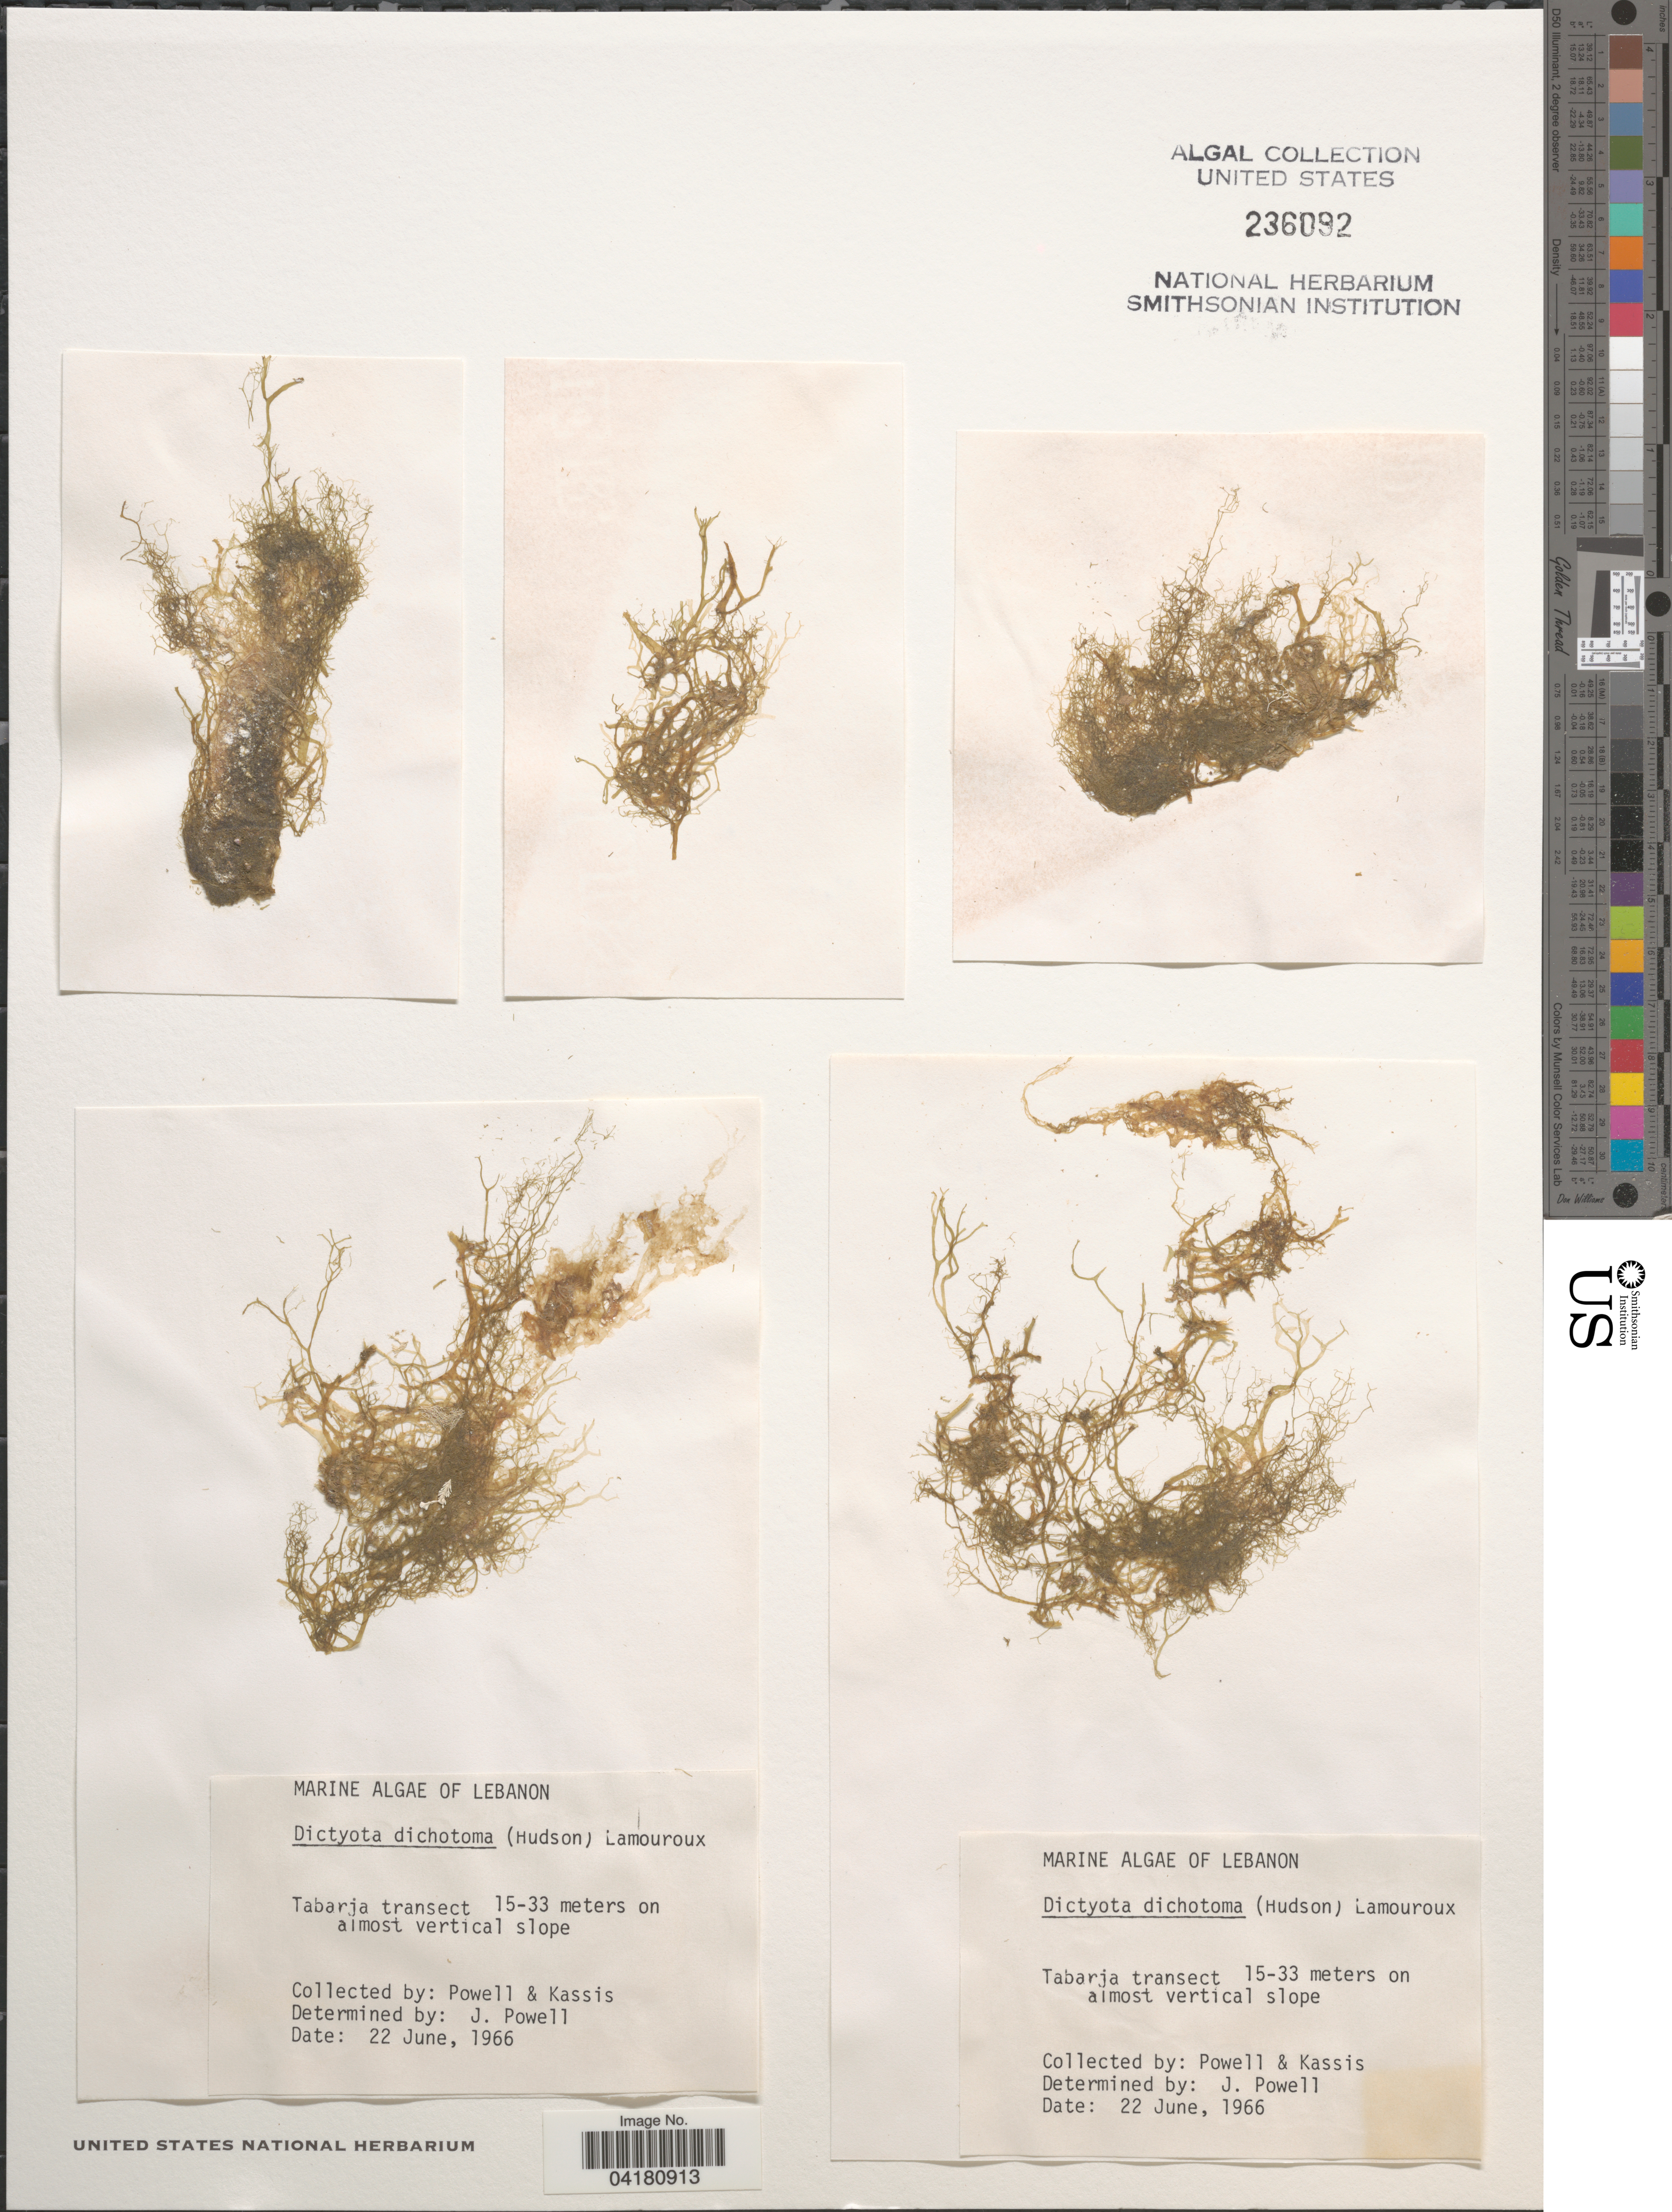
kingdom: Chromista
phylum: Ochrophyta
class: Phaeophyceae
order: Dictyotales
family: Dictyotaceae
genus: Dictyota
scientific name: Dictyota dichotoma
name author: (Huds.) J.V.Lamouroux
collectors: -. Powell & Kassis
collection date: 1966-06-22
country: Lebanon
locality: Tabarja transect 15-33 meters on almost vertical slope.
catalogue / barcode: US 236092